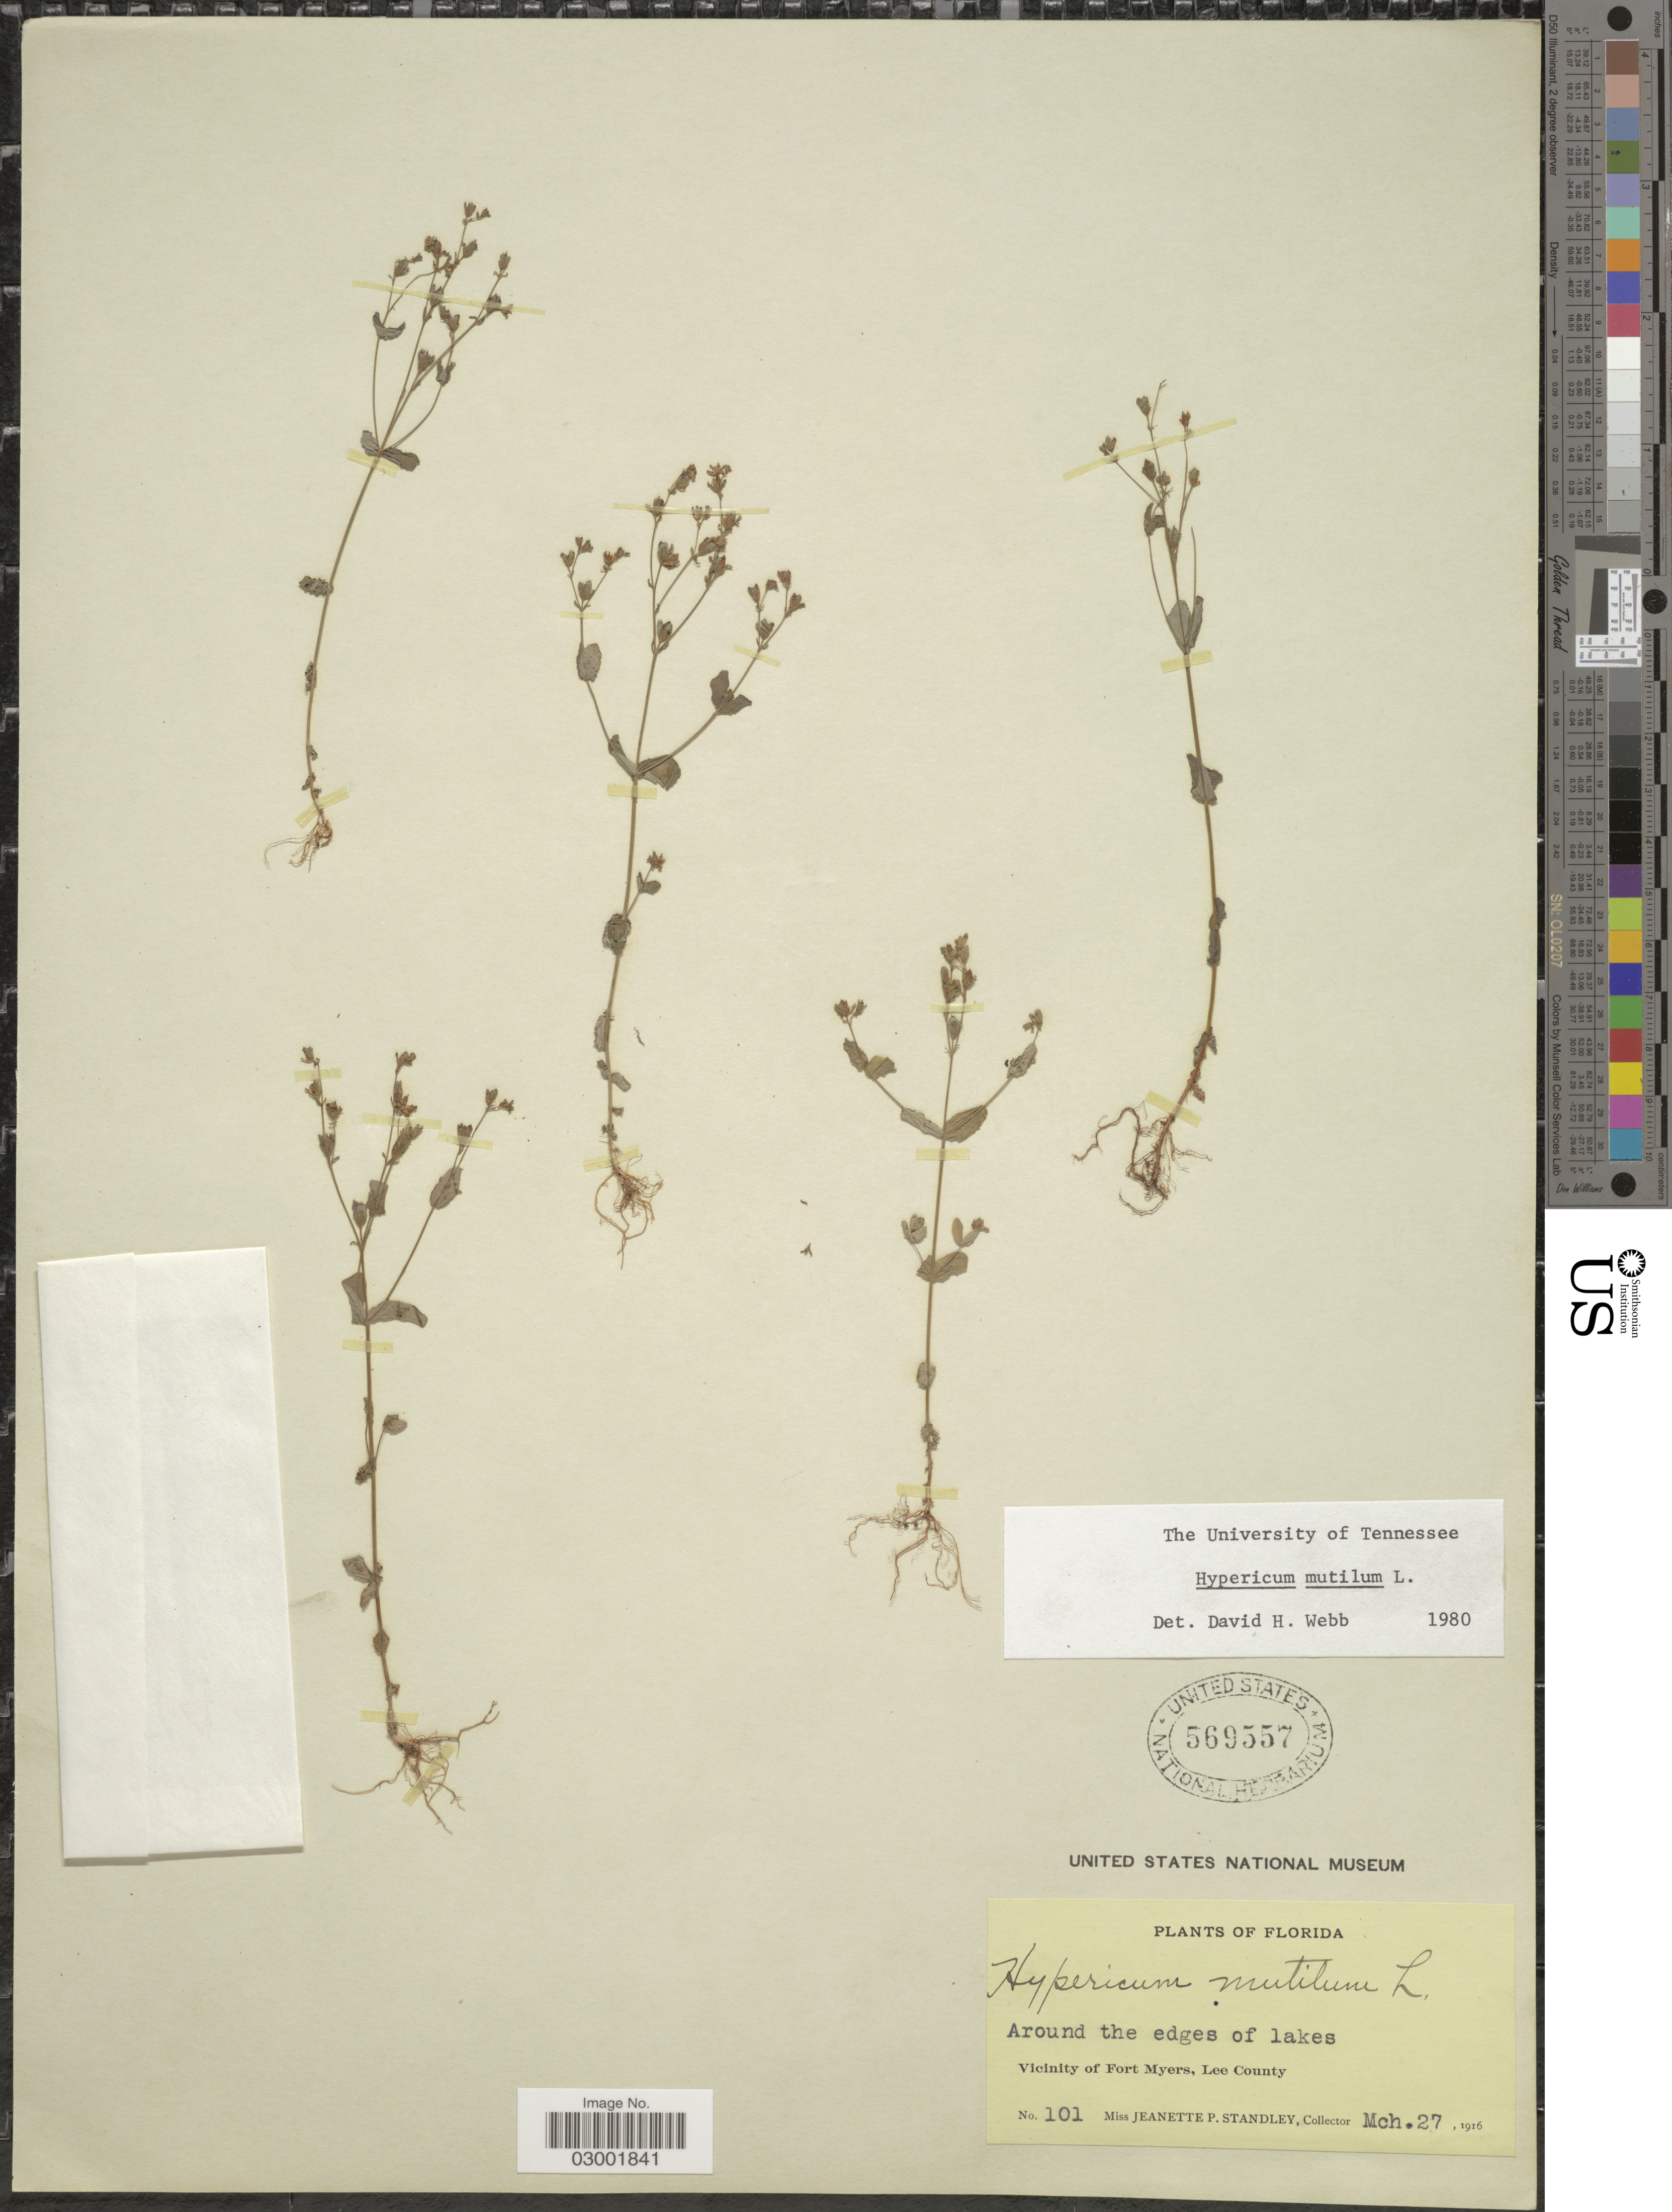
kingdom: Plantae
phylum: Tracheophyta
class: Magnoliopsida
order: Malpighiales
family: Hypericaceae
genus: Hypericum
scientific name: Hypericum mutilum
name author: L.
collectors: J. P. Standley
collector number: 101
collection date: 1916-03-27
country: United States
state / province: Florida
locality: Around the edges of lakes, Vicinity of Fort Myers, Lee County.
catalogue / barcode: US 569557